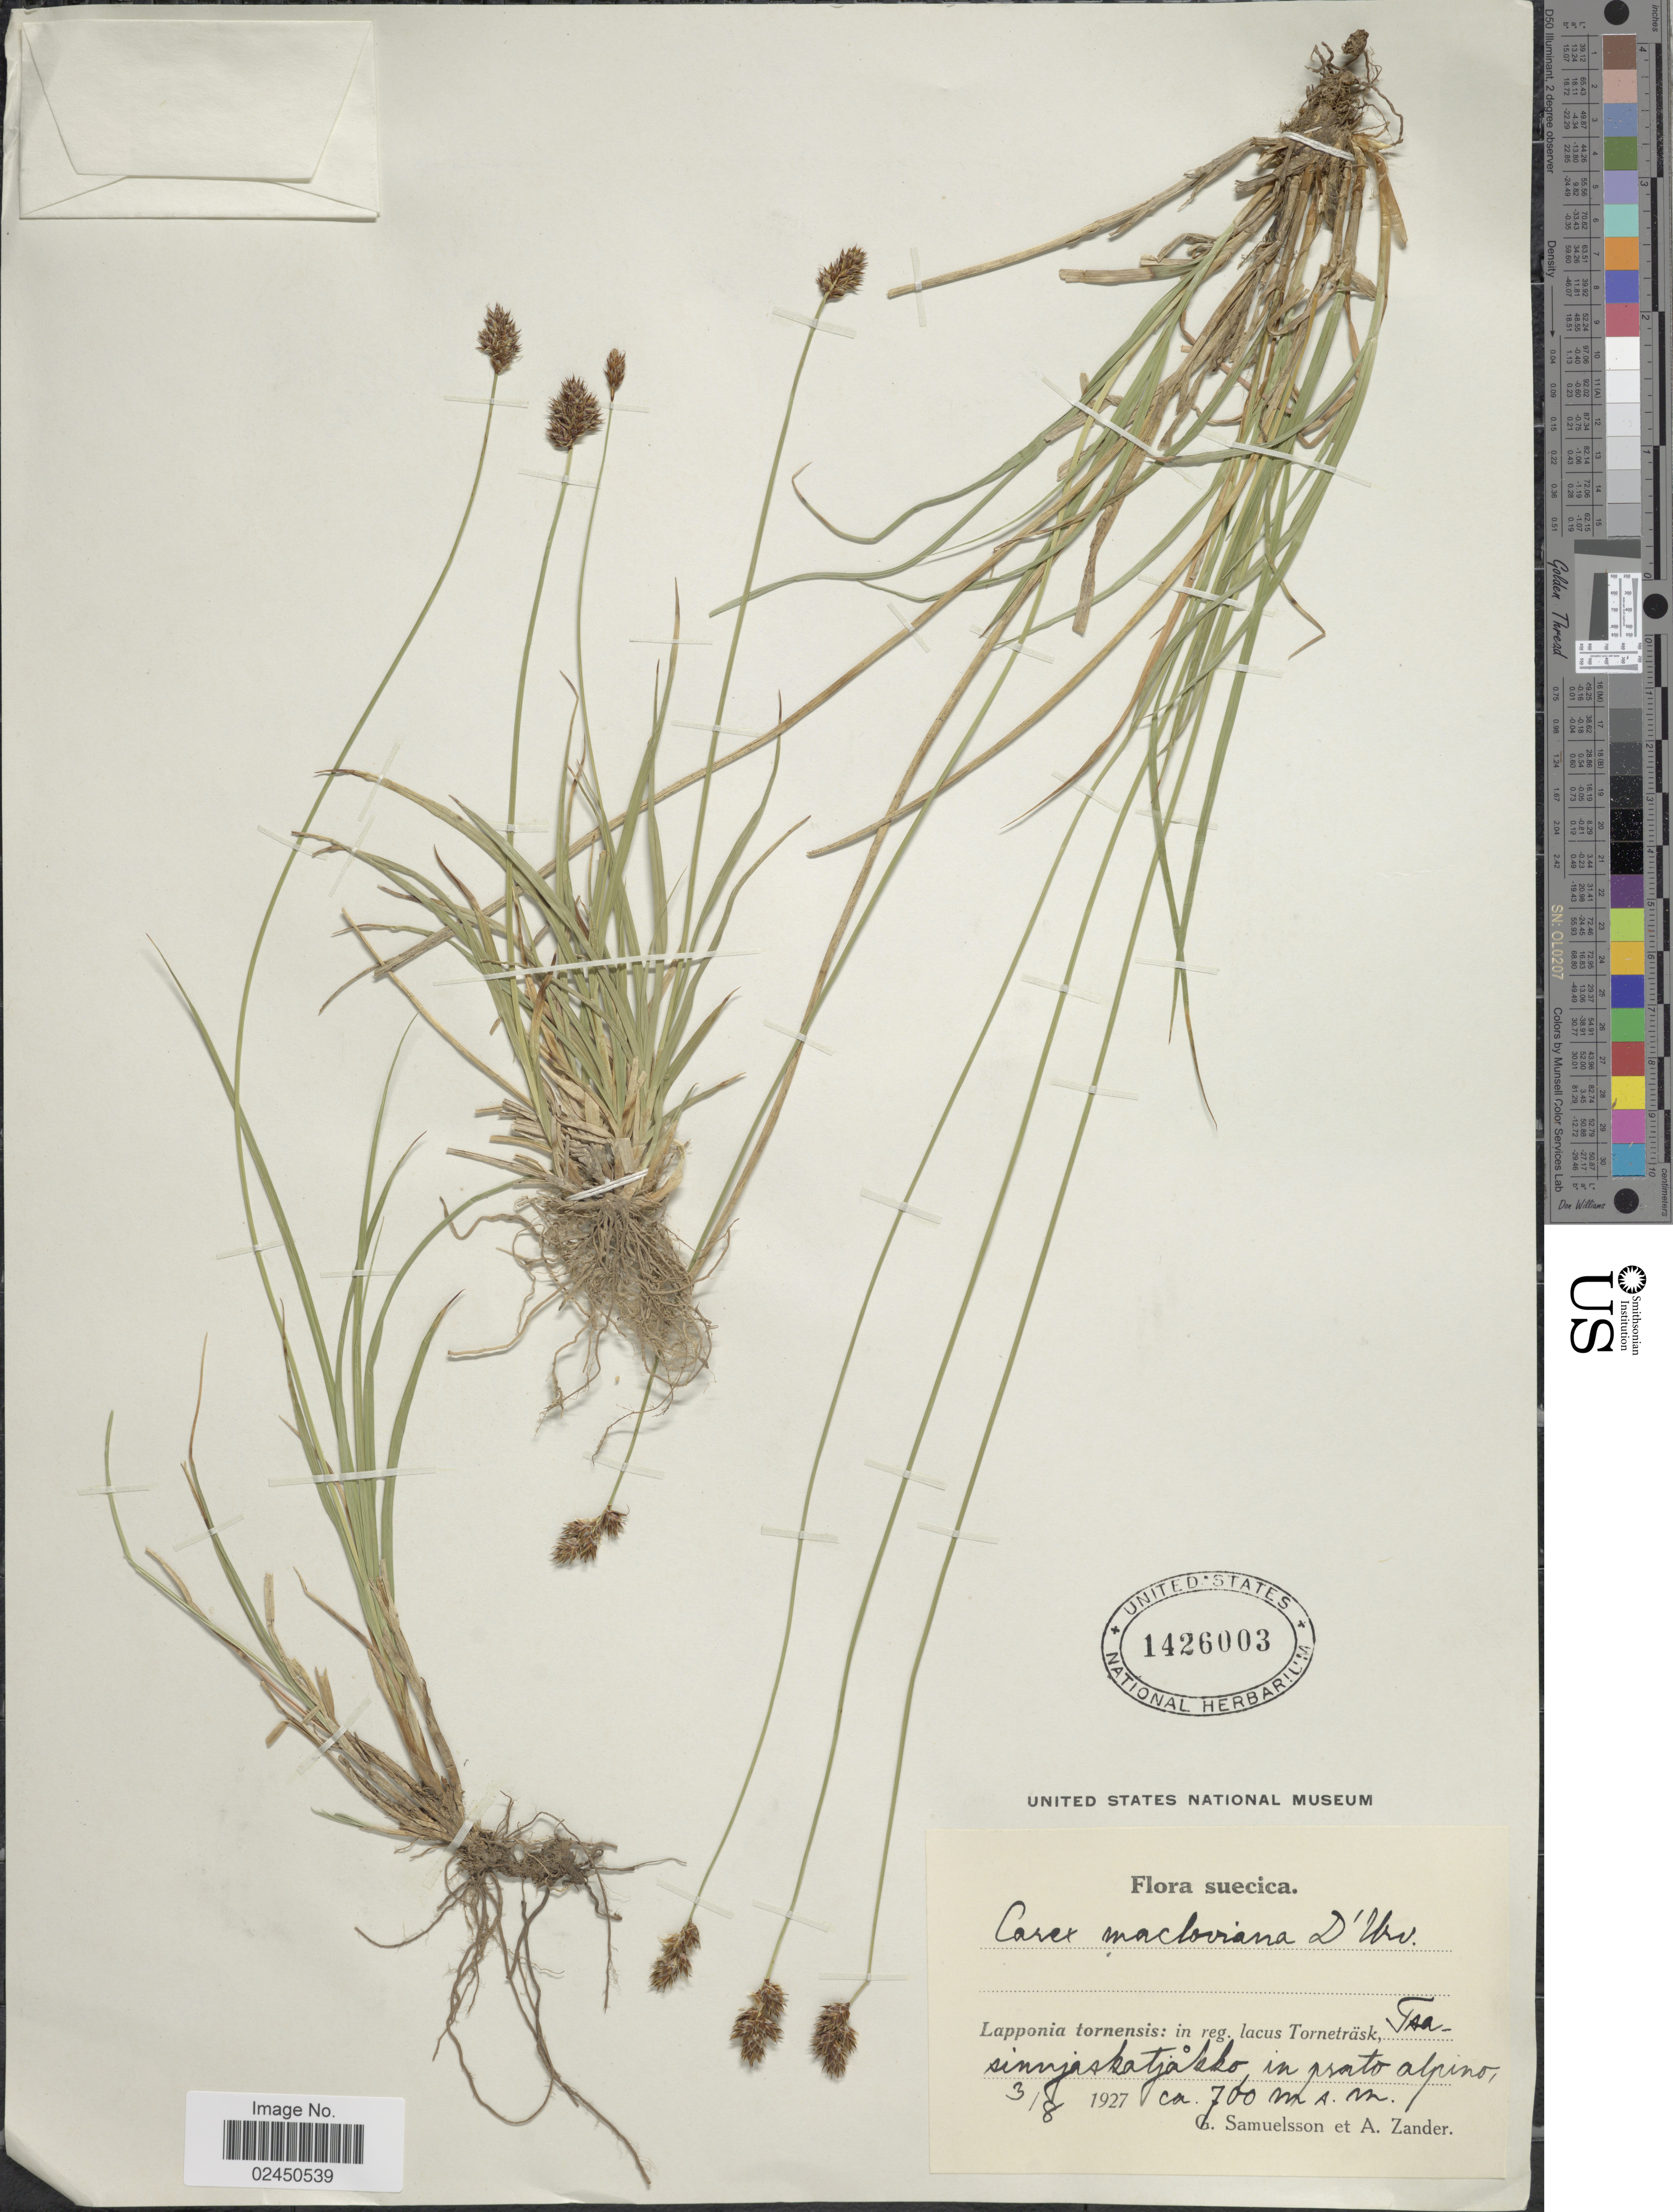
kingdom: Plantae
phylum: Tracheophyta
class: Liliopsida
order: Poales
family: Cyperaceae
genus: Carex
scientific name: Carex macloviana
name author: d'Urv.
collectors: G. Samuelson & A. Zander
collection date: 1927-08-03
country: Sweden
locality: Suecica. Lapponia tornensis: in reg. lacus Tornetrask, Tsasinnjaskatjakko [interpreted], in prato alpino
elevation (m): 700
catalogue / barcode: US 1426003